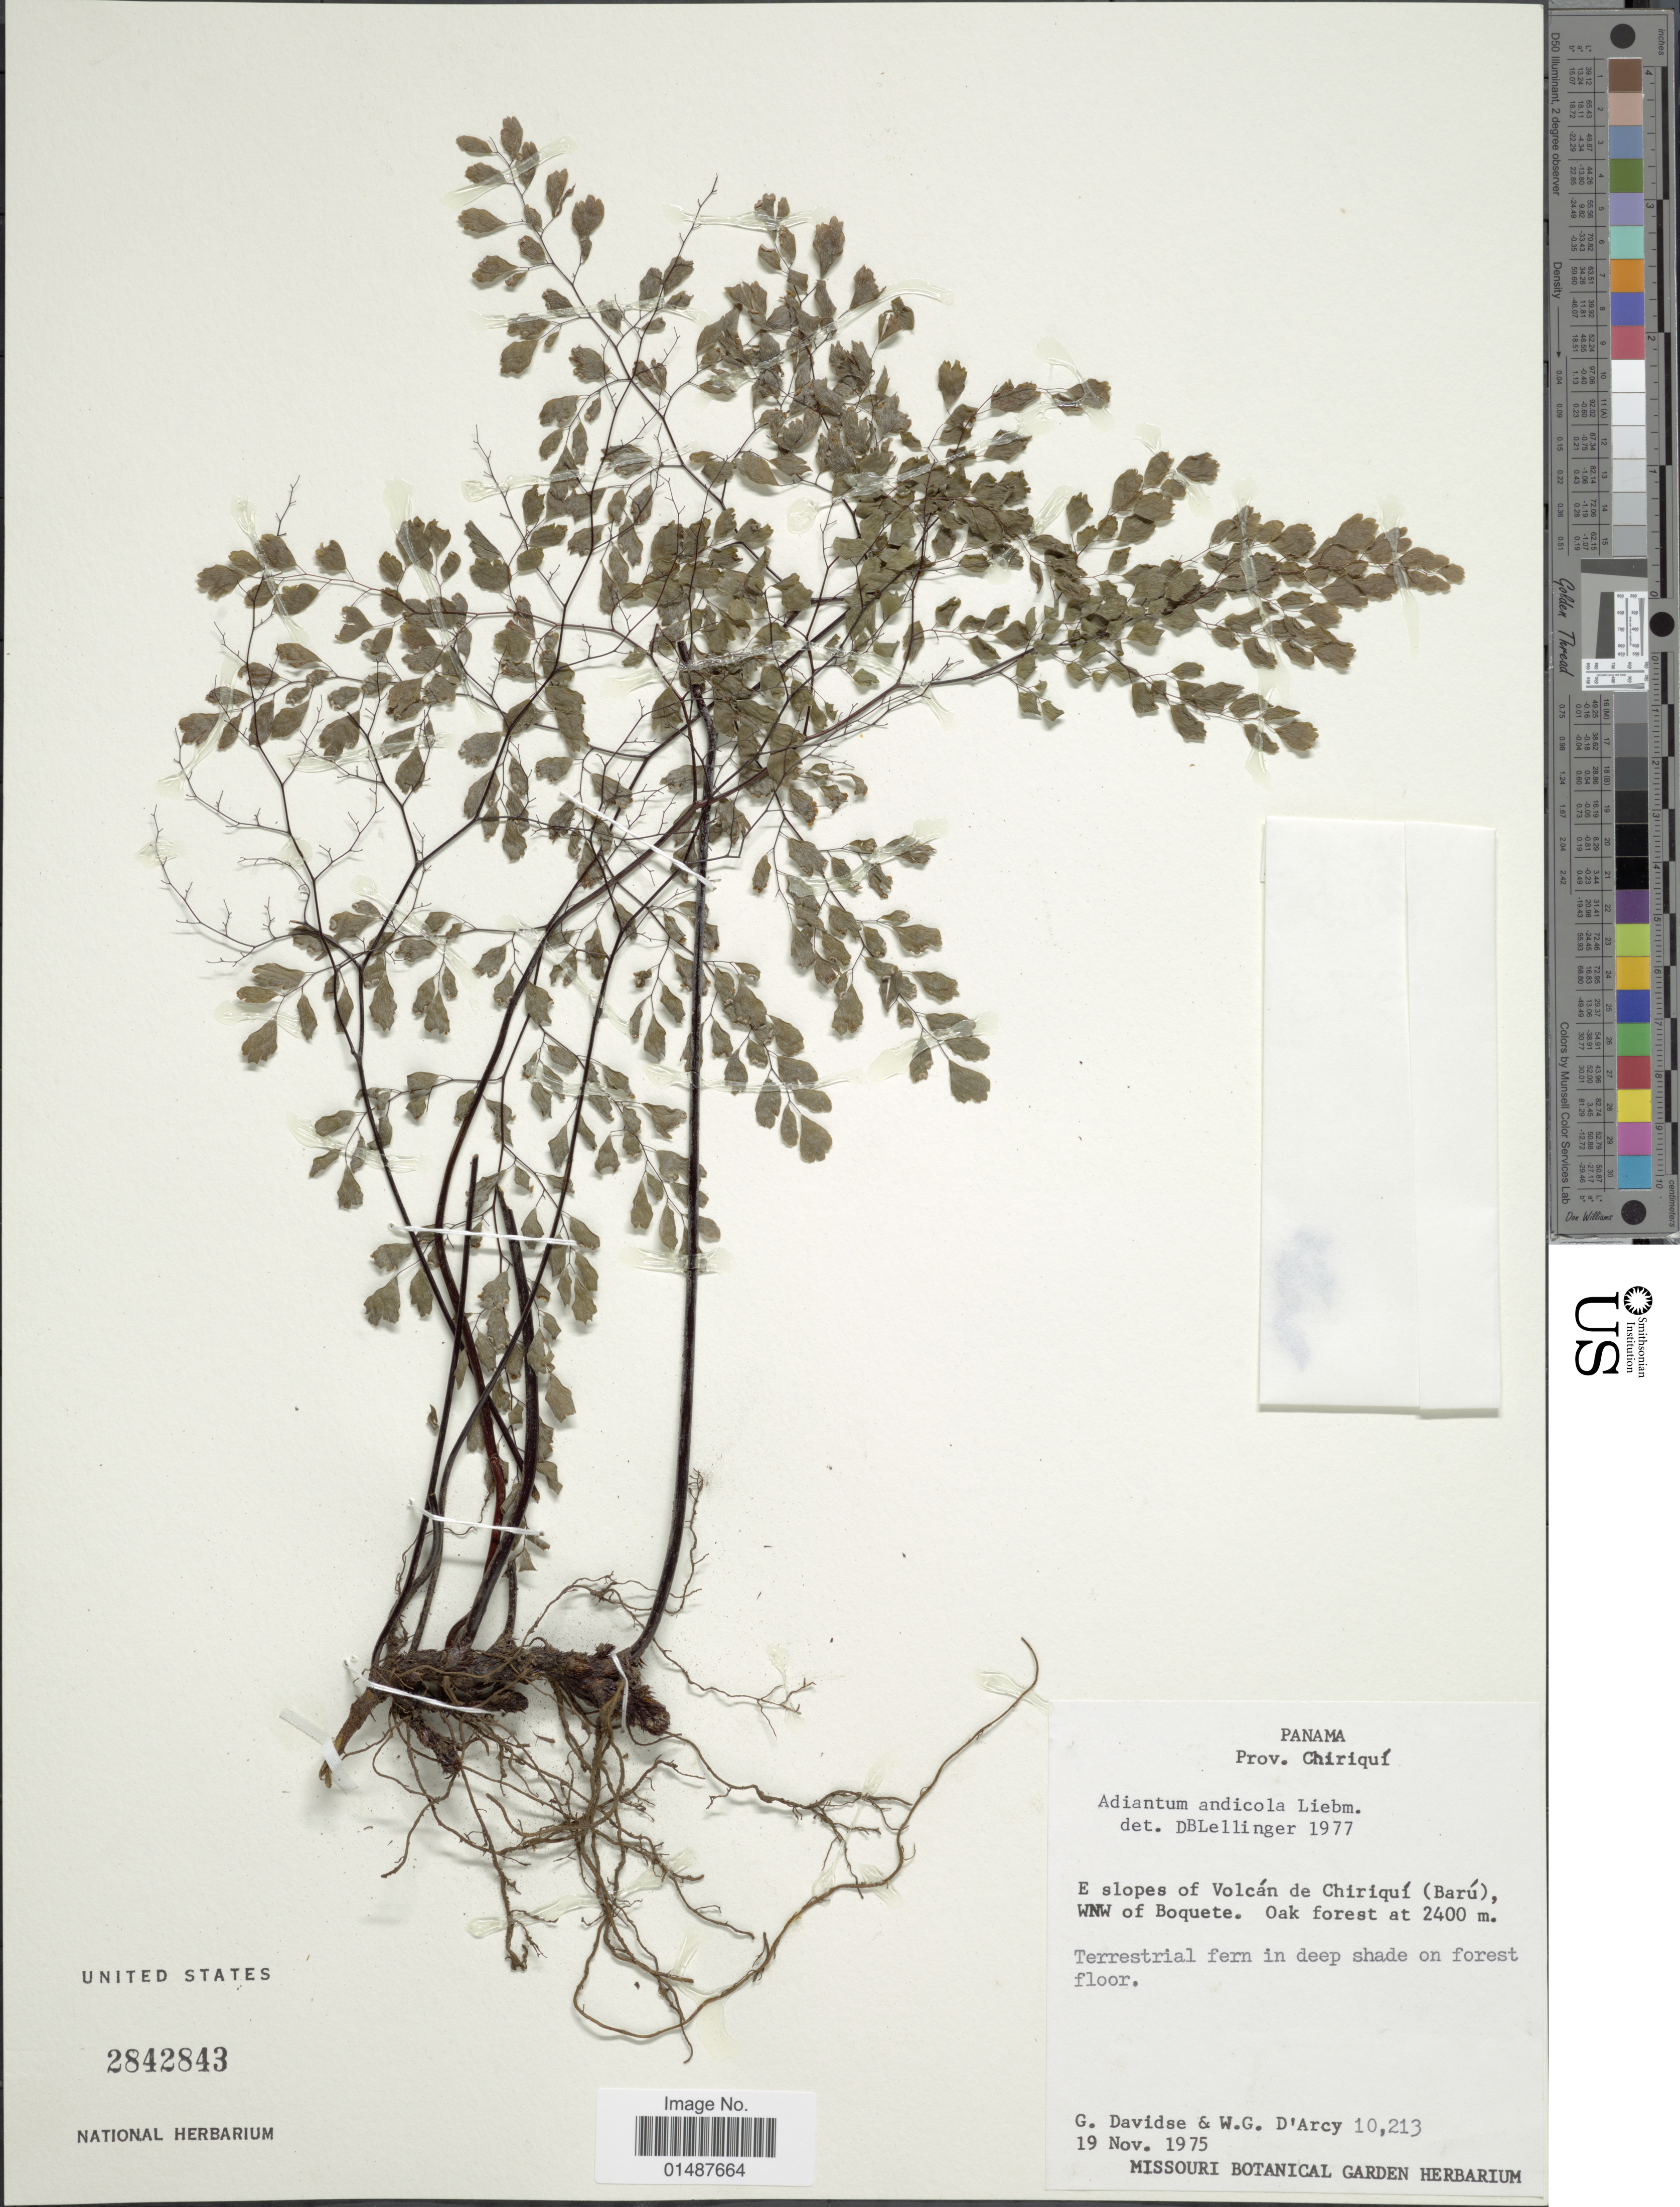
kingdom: Plantae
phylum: Tracheophyta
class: Polypodiopsida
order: Polypodiales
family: Pteridaceae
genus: Adiantum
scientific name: Adiantum andicola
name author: Liebm.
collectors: G. Davidse & W. G. D'Arcy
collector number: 10213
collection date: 1975-11-19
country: Panama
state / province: Chiriqui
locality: E slopes of Volcan de Chirique (Baru) WNW of Boquete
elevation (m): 2400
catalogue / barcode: US 2842843